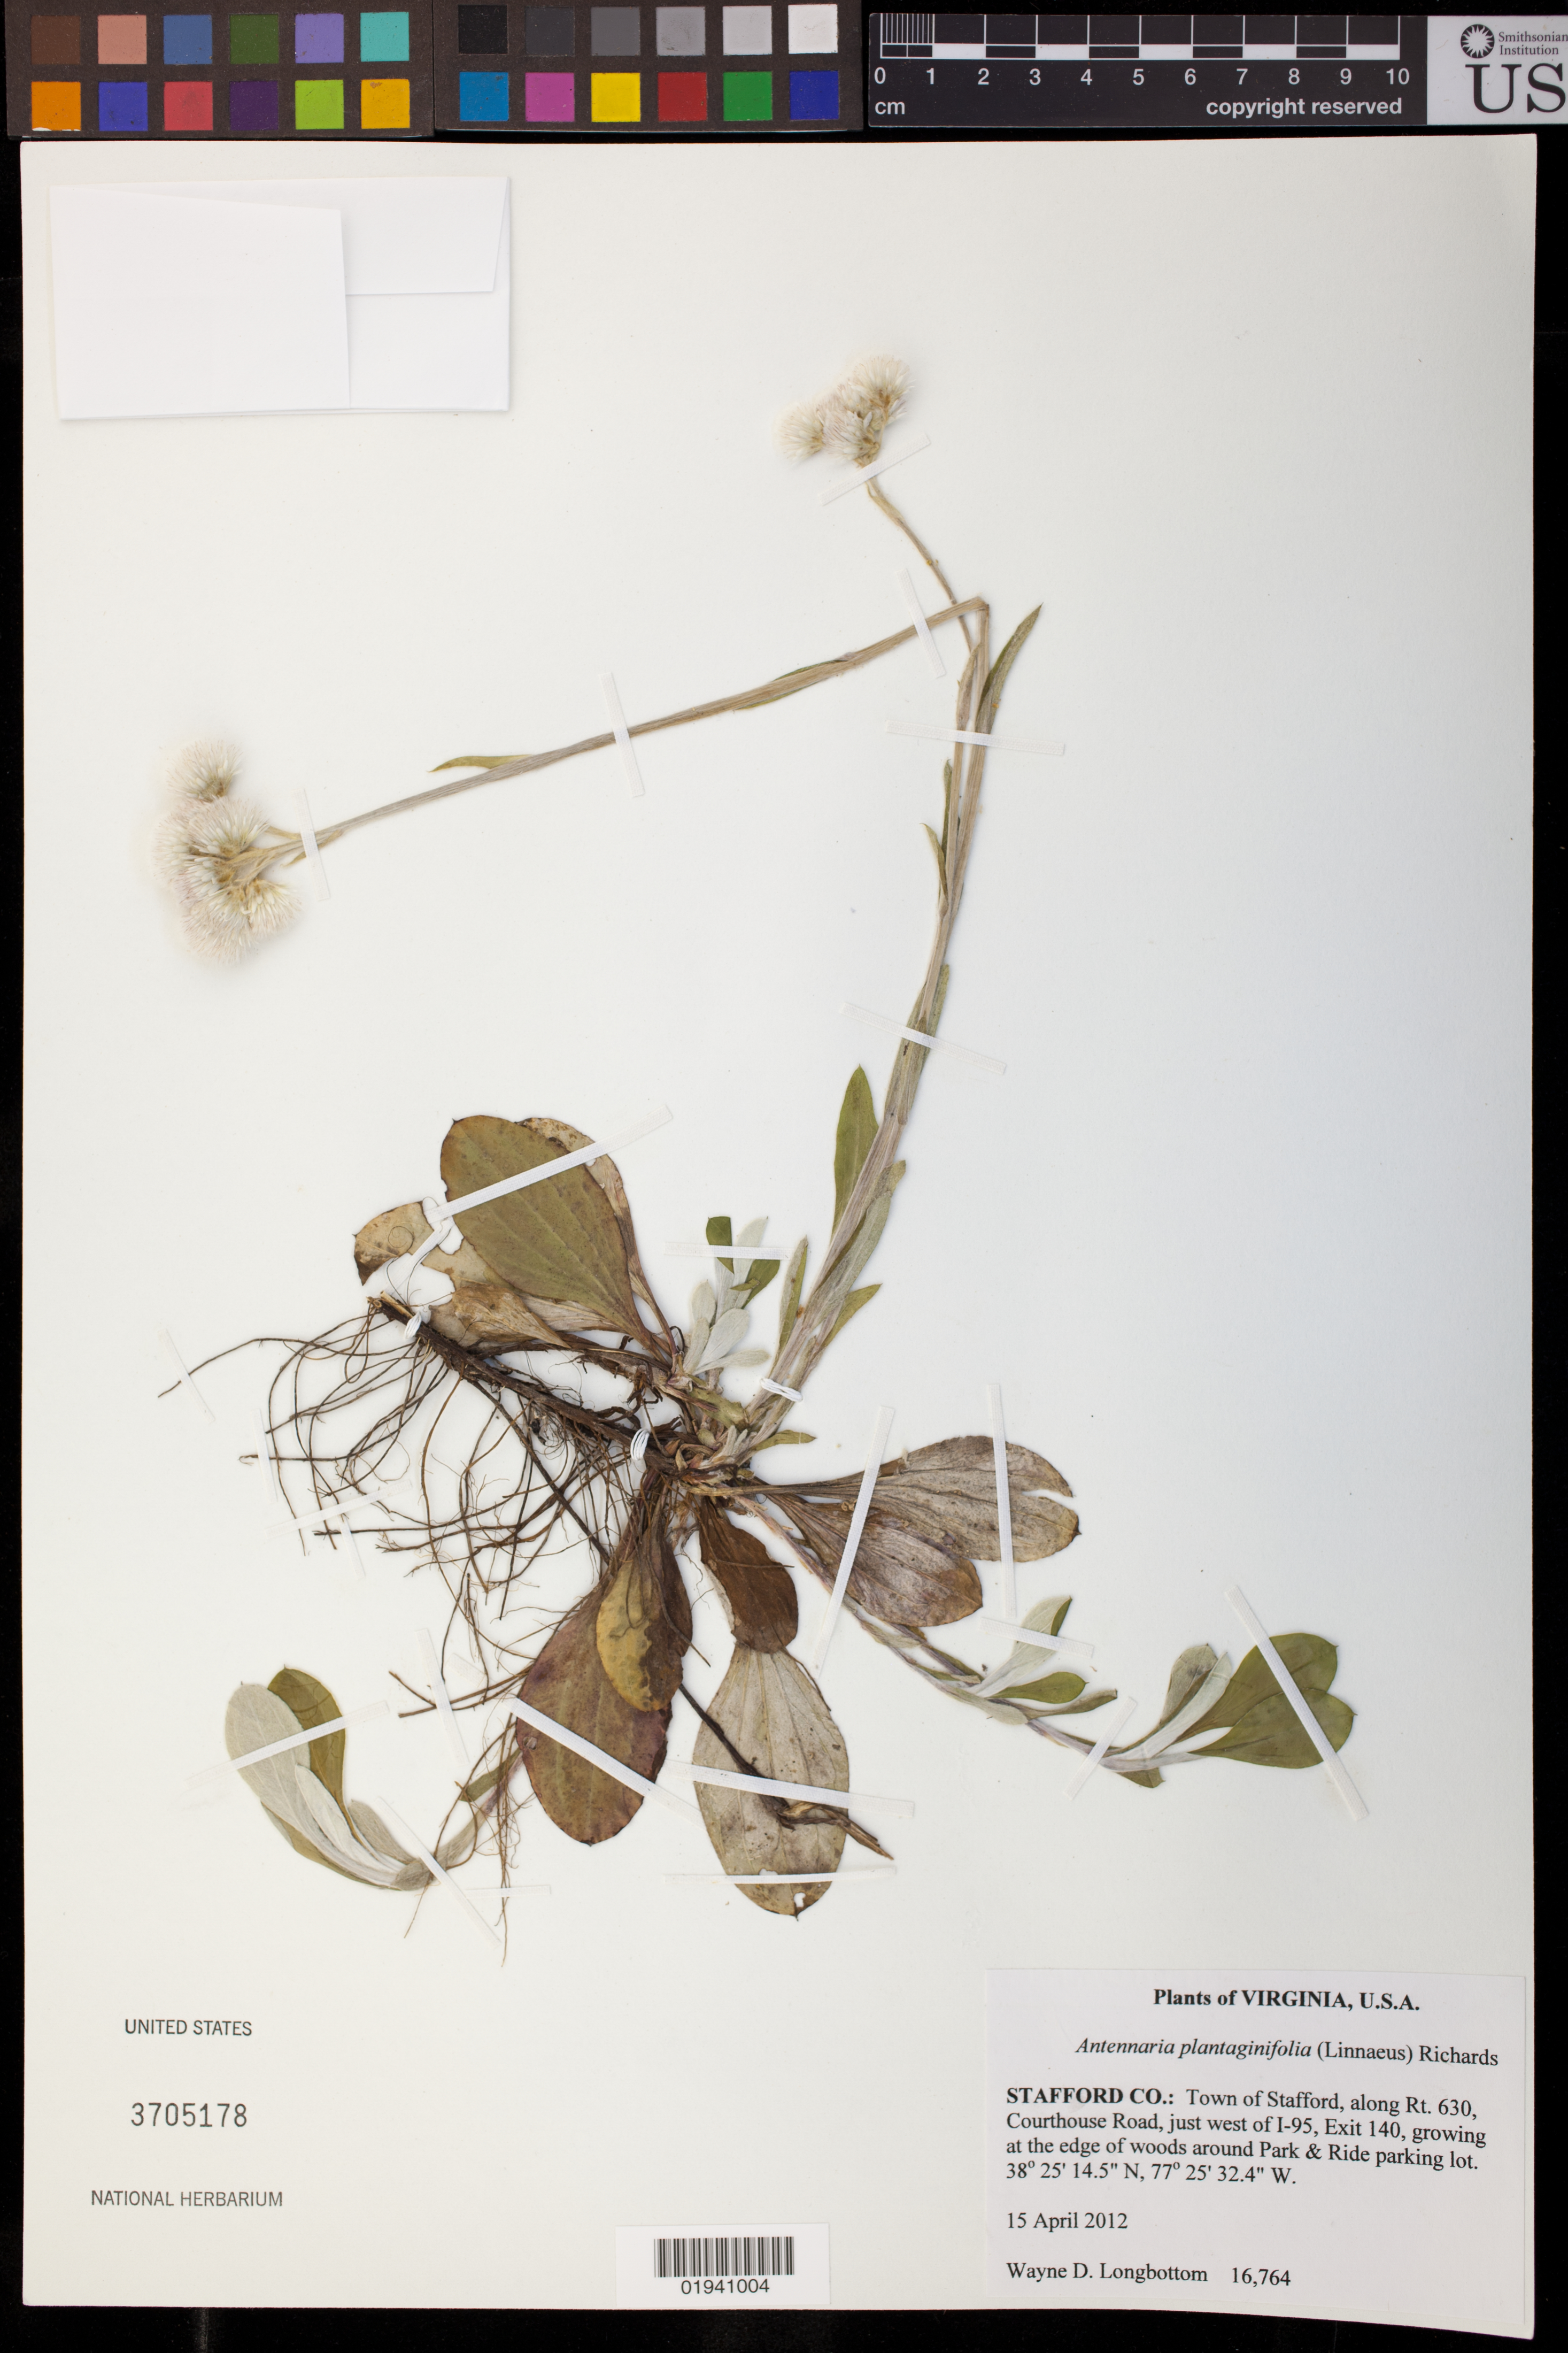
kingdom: Plantae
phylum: Tracheophyta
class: Magnoliopsida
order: Asterales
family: Asteraceae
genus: Antennaria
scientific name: Antennaria plantaginifolia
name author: (L.) Richardson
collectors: W. D. Longbottom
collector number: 16764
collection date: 2012-04-15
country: United States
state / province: Virginia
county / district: Stafford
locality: Town of Stafford, along Rt. 630, Courthouse Road, just west of I-95, Exit 140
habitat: growing at the edge of woods around Park & Ride parking lot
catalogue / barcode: US 3705178